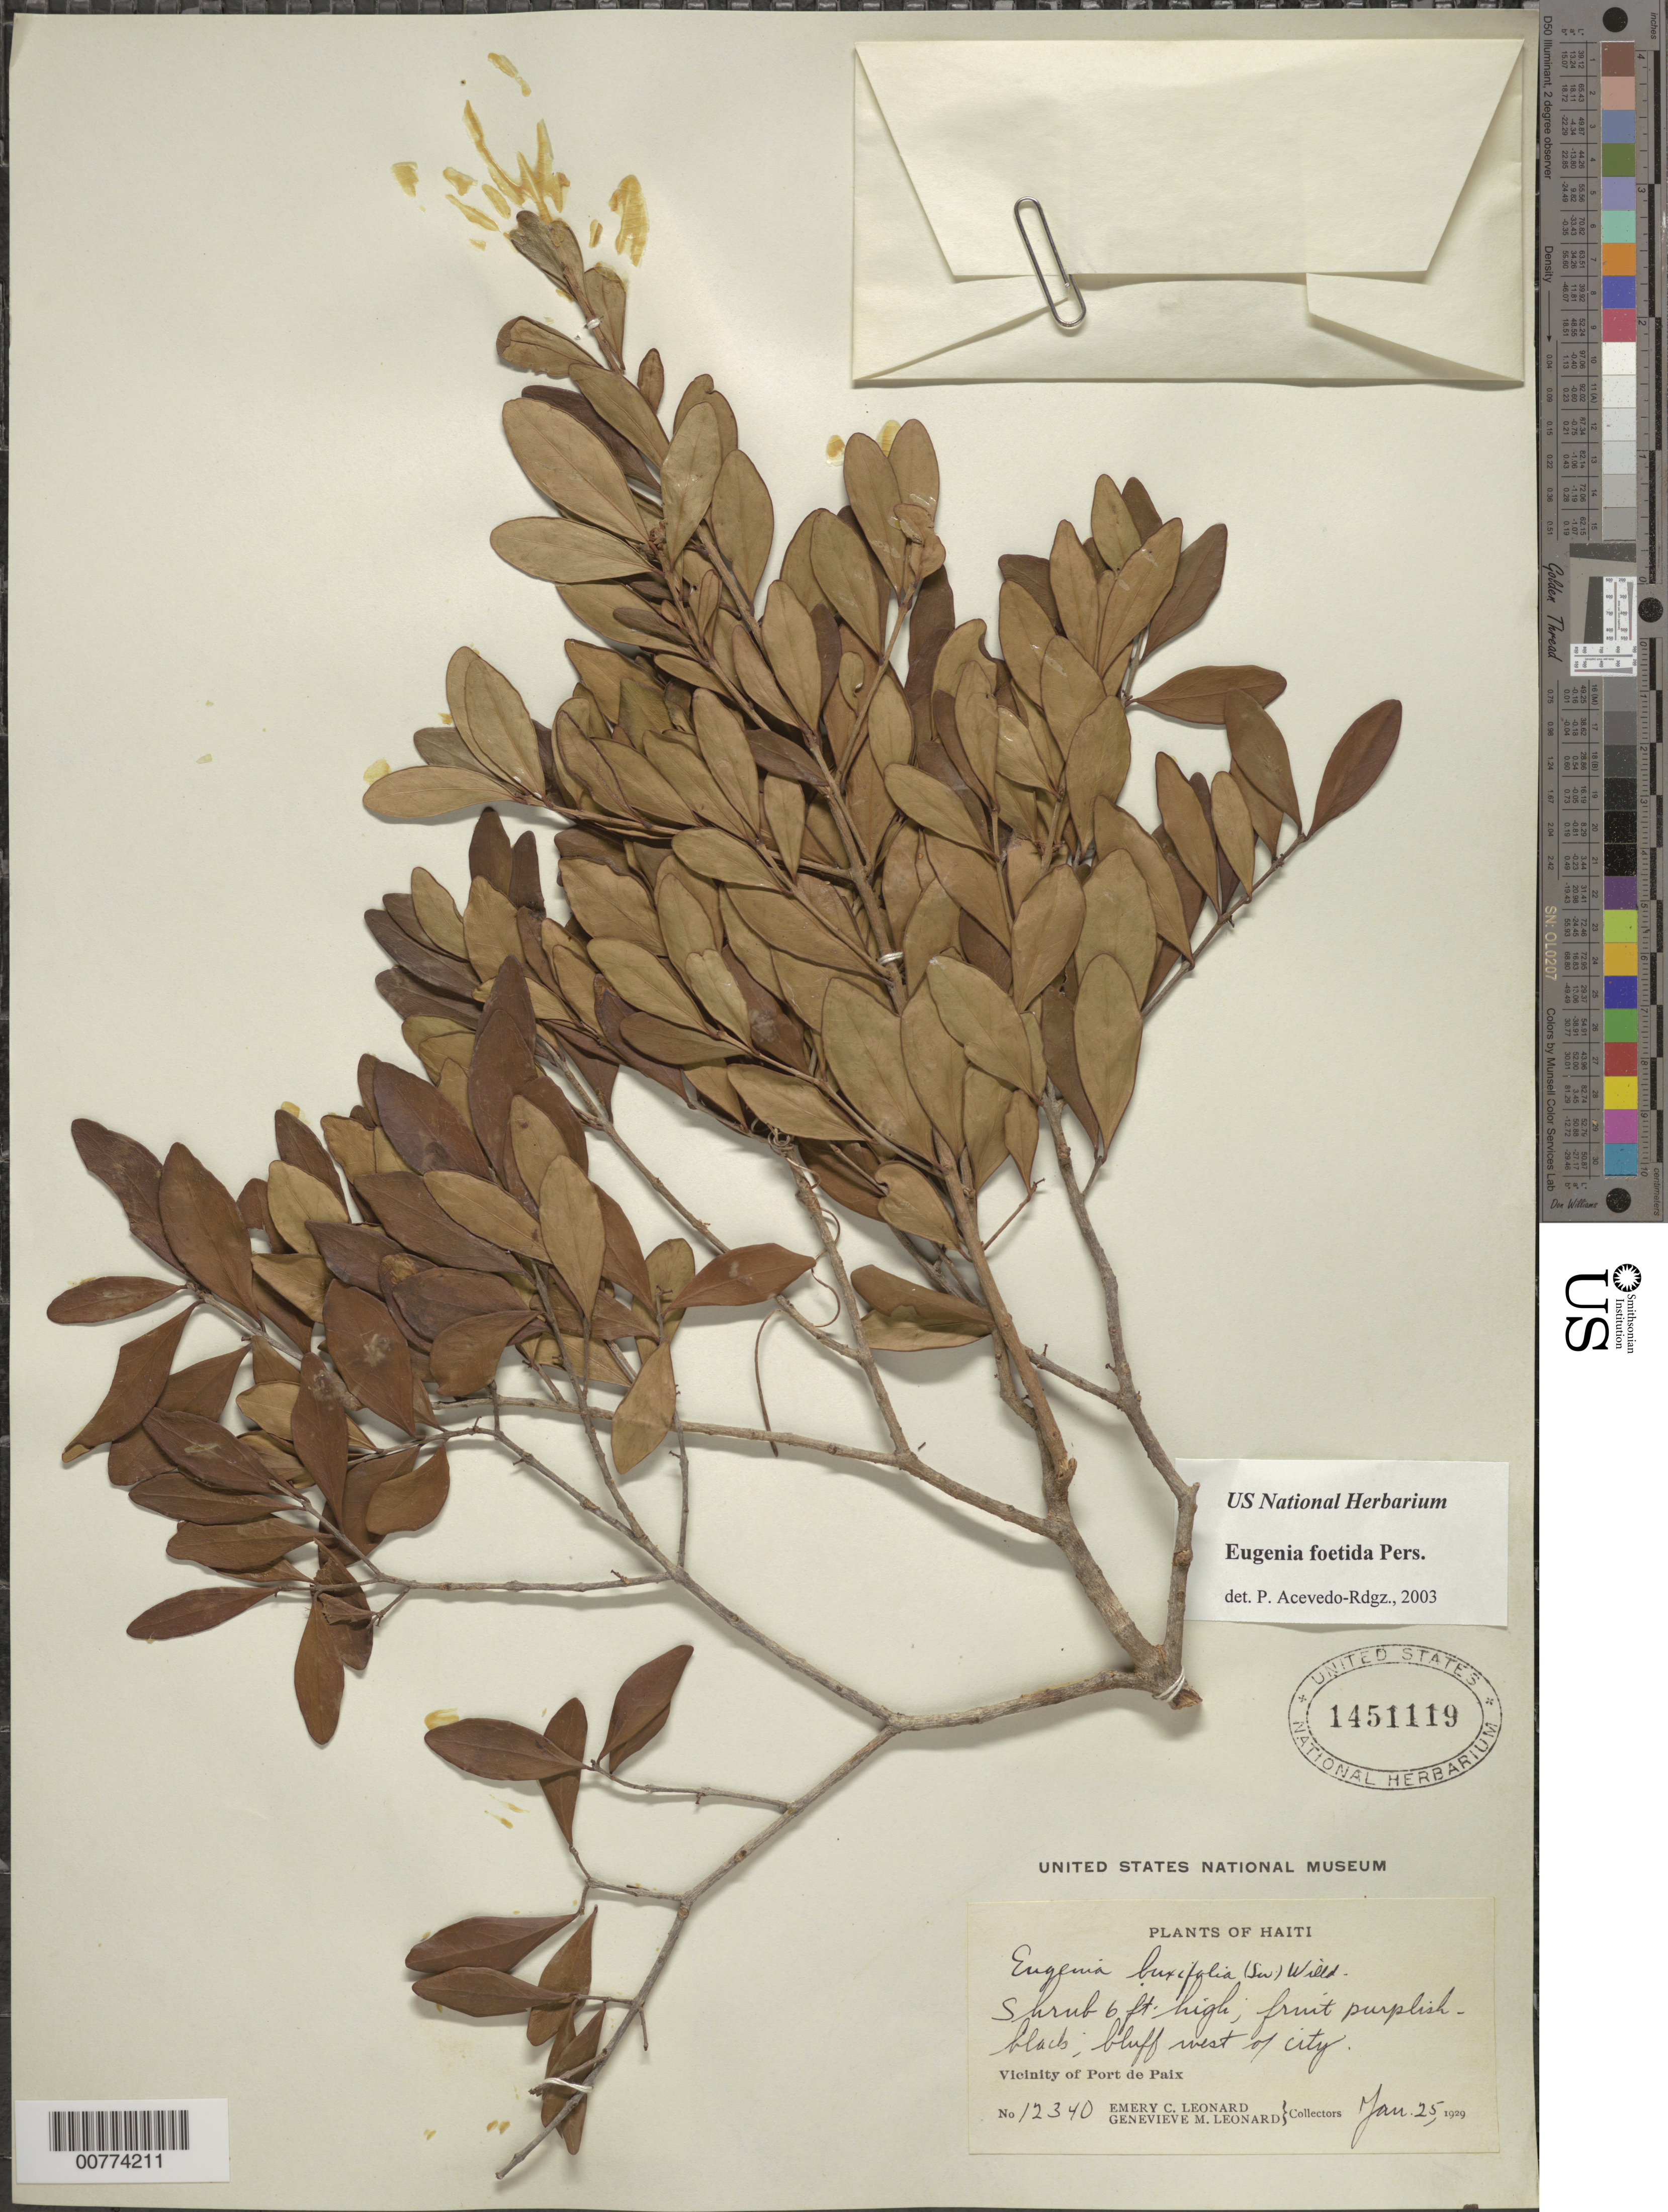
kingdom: Plantae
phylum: Tracheophyta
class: Magnoliopsida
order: Myrtales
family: Myrtaceae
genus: Eugenia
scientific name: Eugenia foetida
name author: Pers.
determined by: Acevedo-Rodríguez, P., (BOT), Smithsonian Institution - National Museum of Natural History (UNITED STATES)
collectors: E. C. Leonard & G. M. Leonard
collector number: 12340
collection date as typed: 25 Jan 1929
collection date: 1929-01-25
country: Haiti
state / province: Nord-Ouest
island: Hispaniola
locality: Vicinity of Port de Paix, bluff west of city.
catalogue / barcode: US 1451119